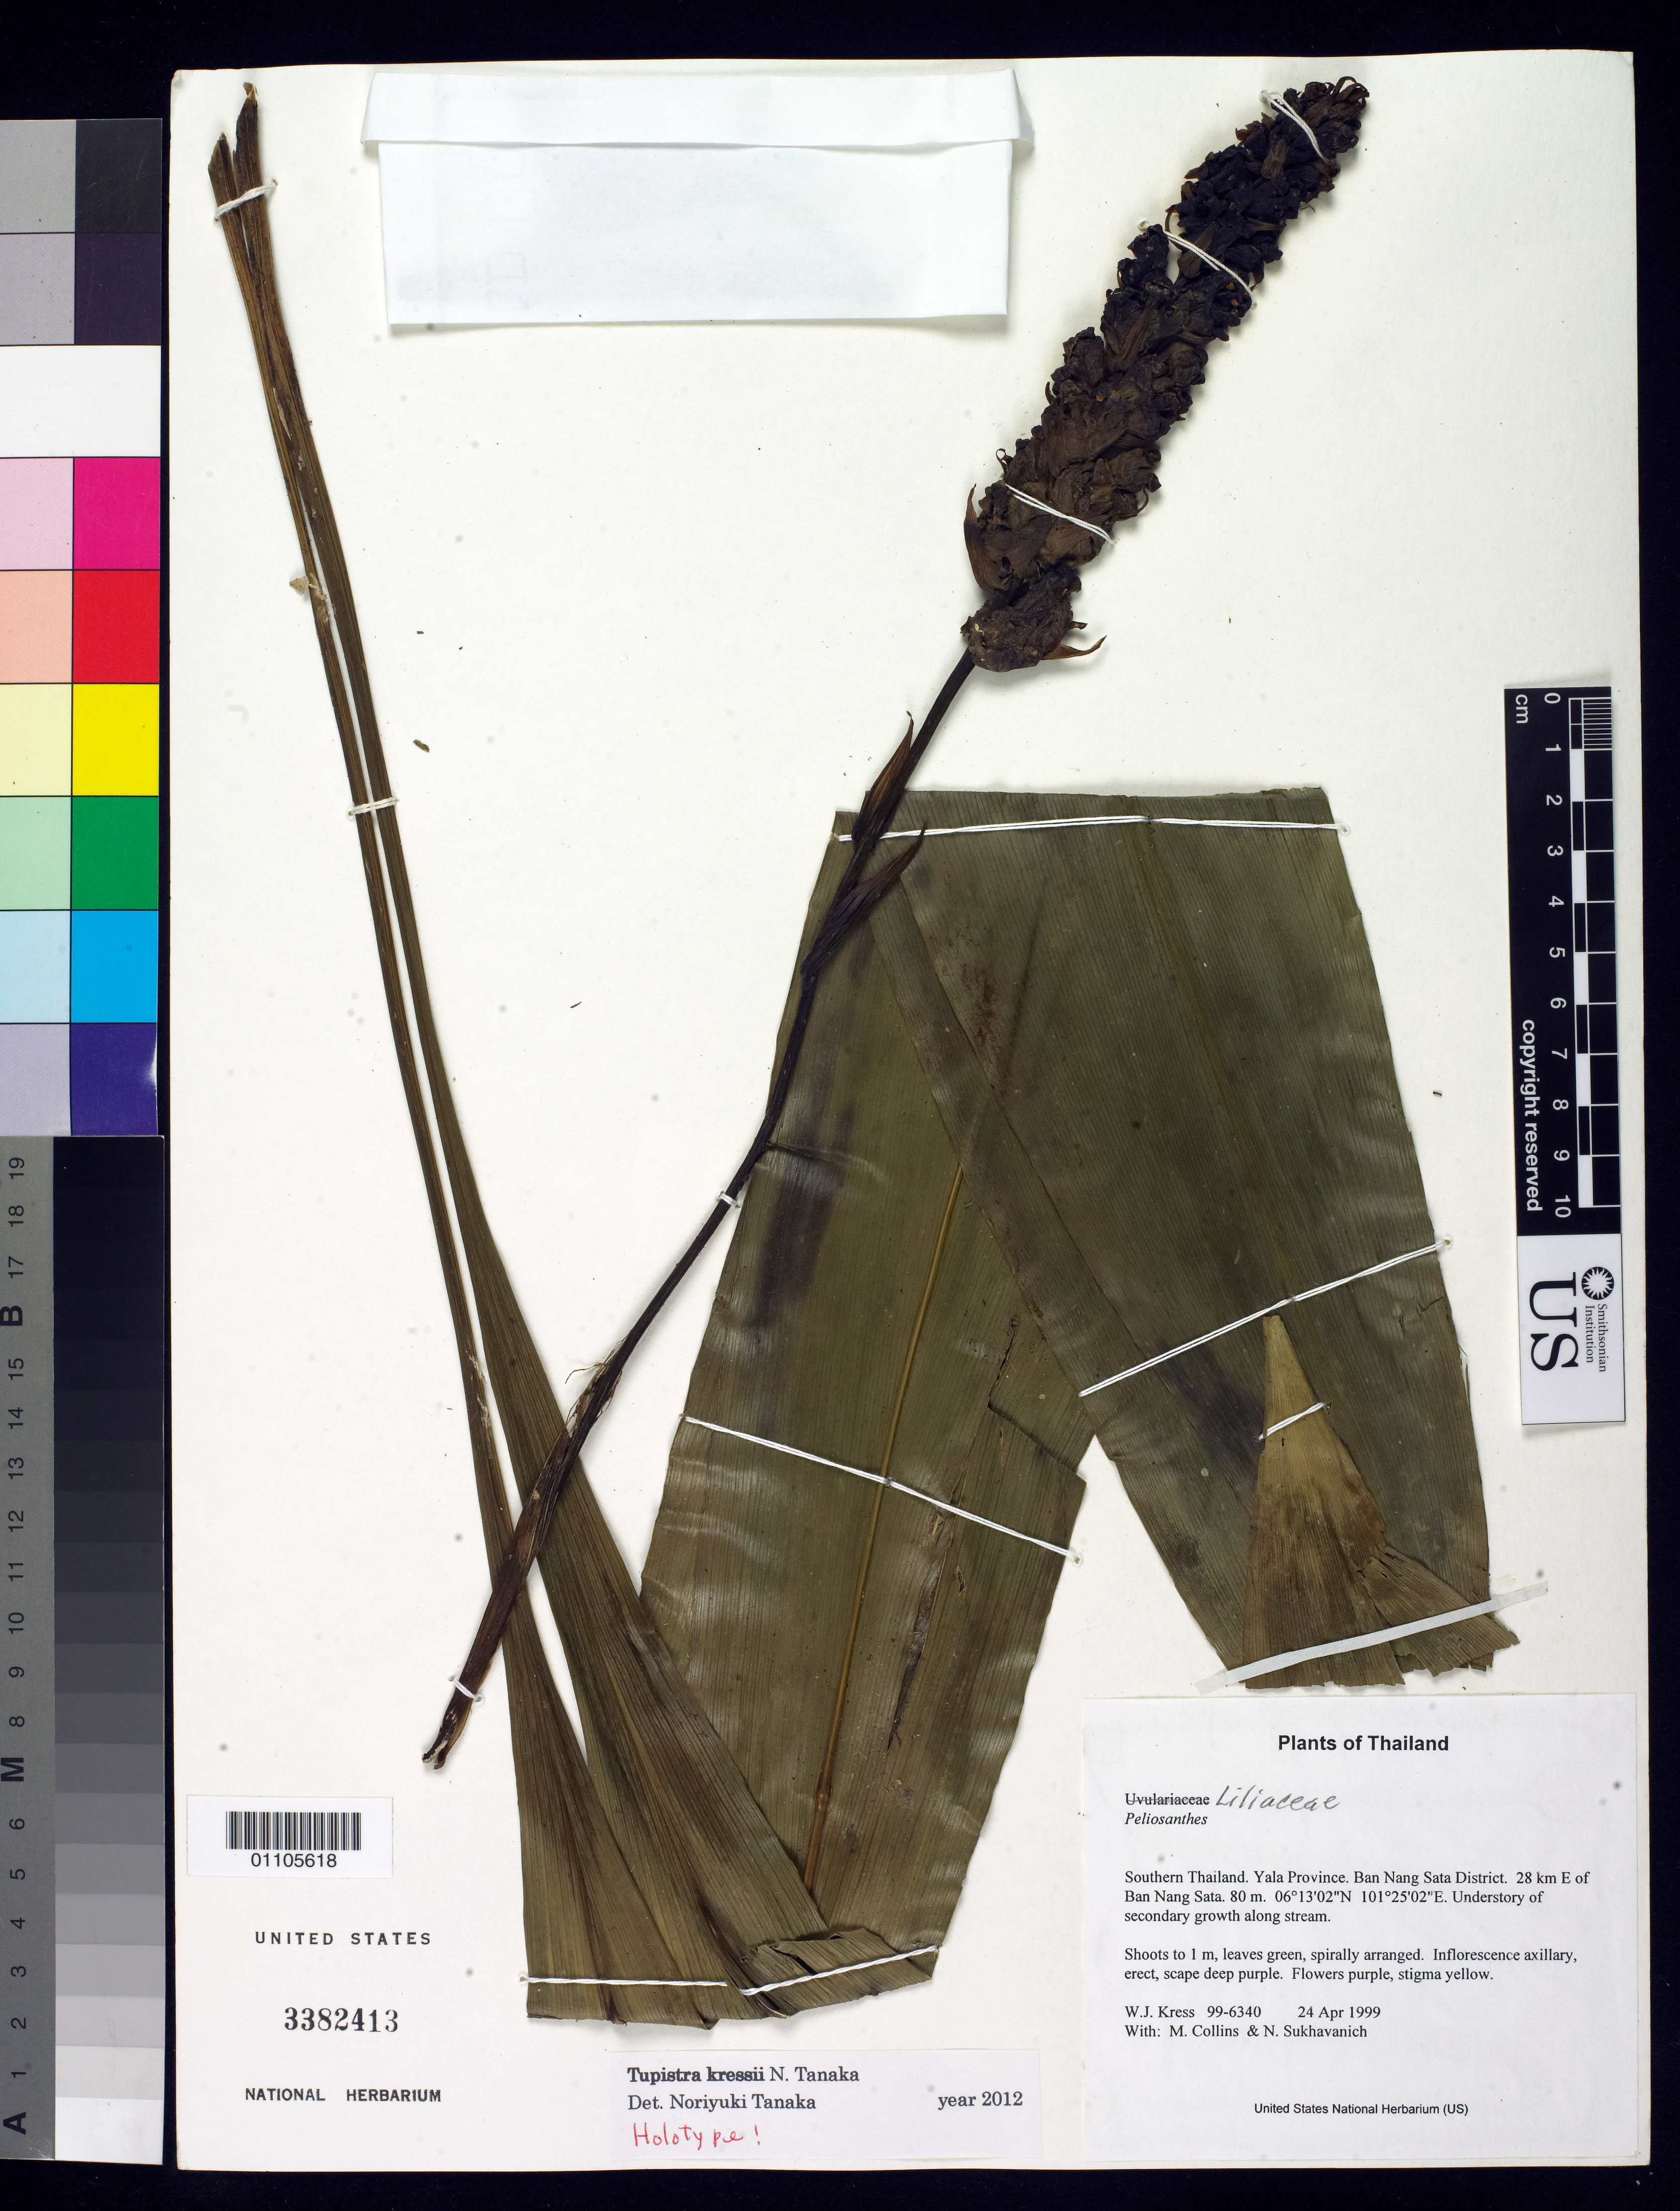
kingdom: Plantae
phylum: Tracheophyta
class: Liliopsida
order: Asparagales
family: Asparagaceae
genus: Tupistra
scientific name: Tupistra kressii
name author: N. Tanaka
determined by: Tanaka, Noriyuki, Teikyo University (JAPAN)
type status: Holotype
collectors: W. J. Kress, M. Collins & N. Sukhavanich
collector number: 99-6340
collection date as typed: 24-APR-1999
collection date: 1999-04-24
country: Thailand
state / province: Yala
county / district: Ban Nang Sata District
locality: Southern Thailand. Yala Province. Ban Nang Sata District. 28 km E of Ban Nang Sata.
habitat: Understory of secondary growth along stream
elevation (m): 80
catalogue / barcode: US 3382413